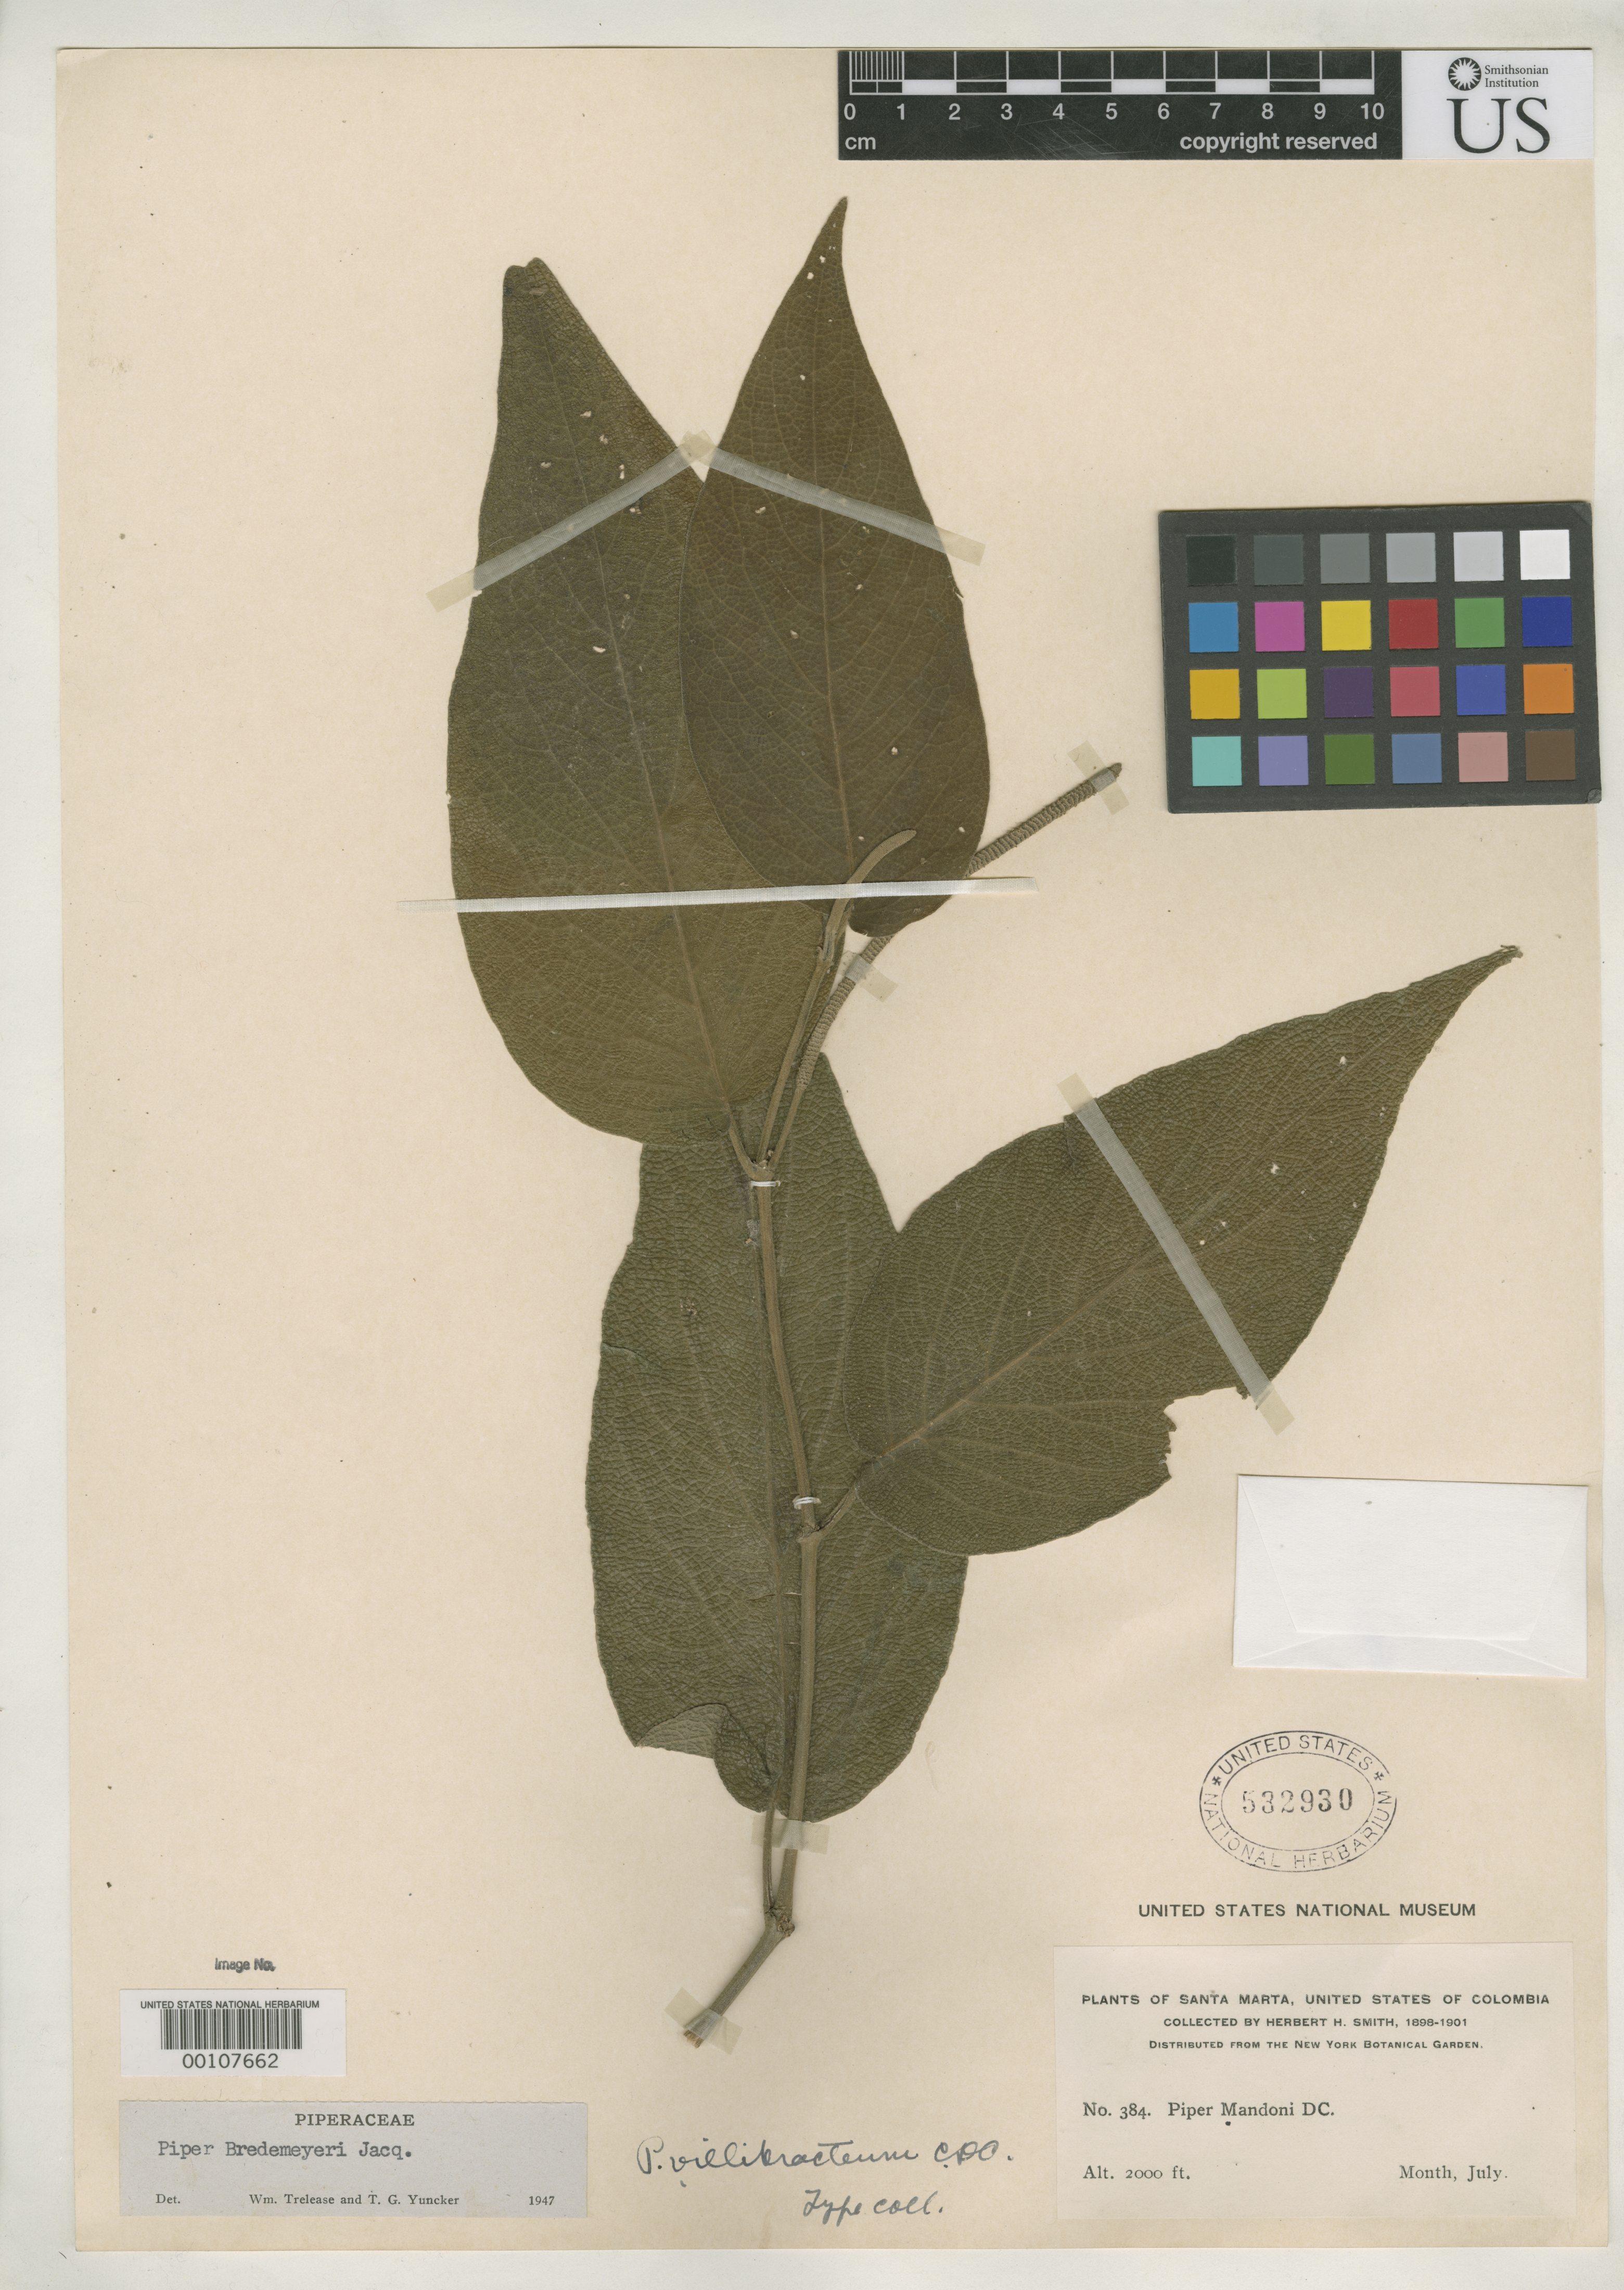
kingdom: Plantae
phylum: Tracheophyta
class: Magnoliopsida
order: Piperales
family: Piperaceae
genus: Piper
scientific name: Piper villibracteum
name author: C. DC.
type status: Isotype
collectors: Herbert H. Smith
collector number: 384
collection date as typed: Jul 1898 to -- Jul 1901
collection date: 1898-07/1901-07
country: Colombia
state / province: Magdalena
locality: Santa Marta.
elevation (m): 610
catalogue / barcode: US 532930